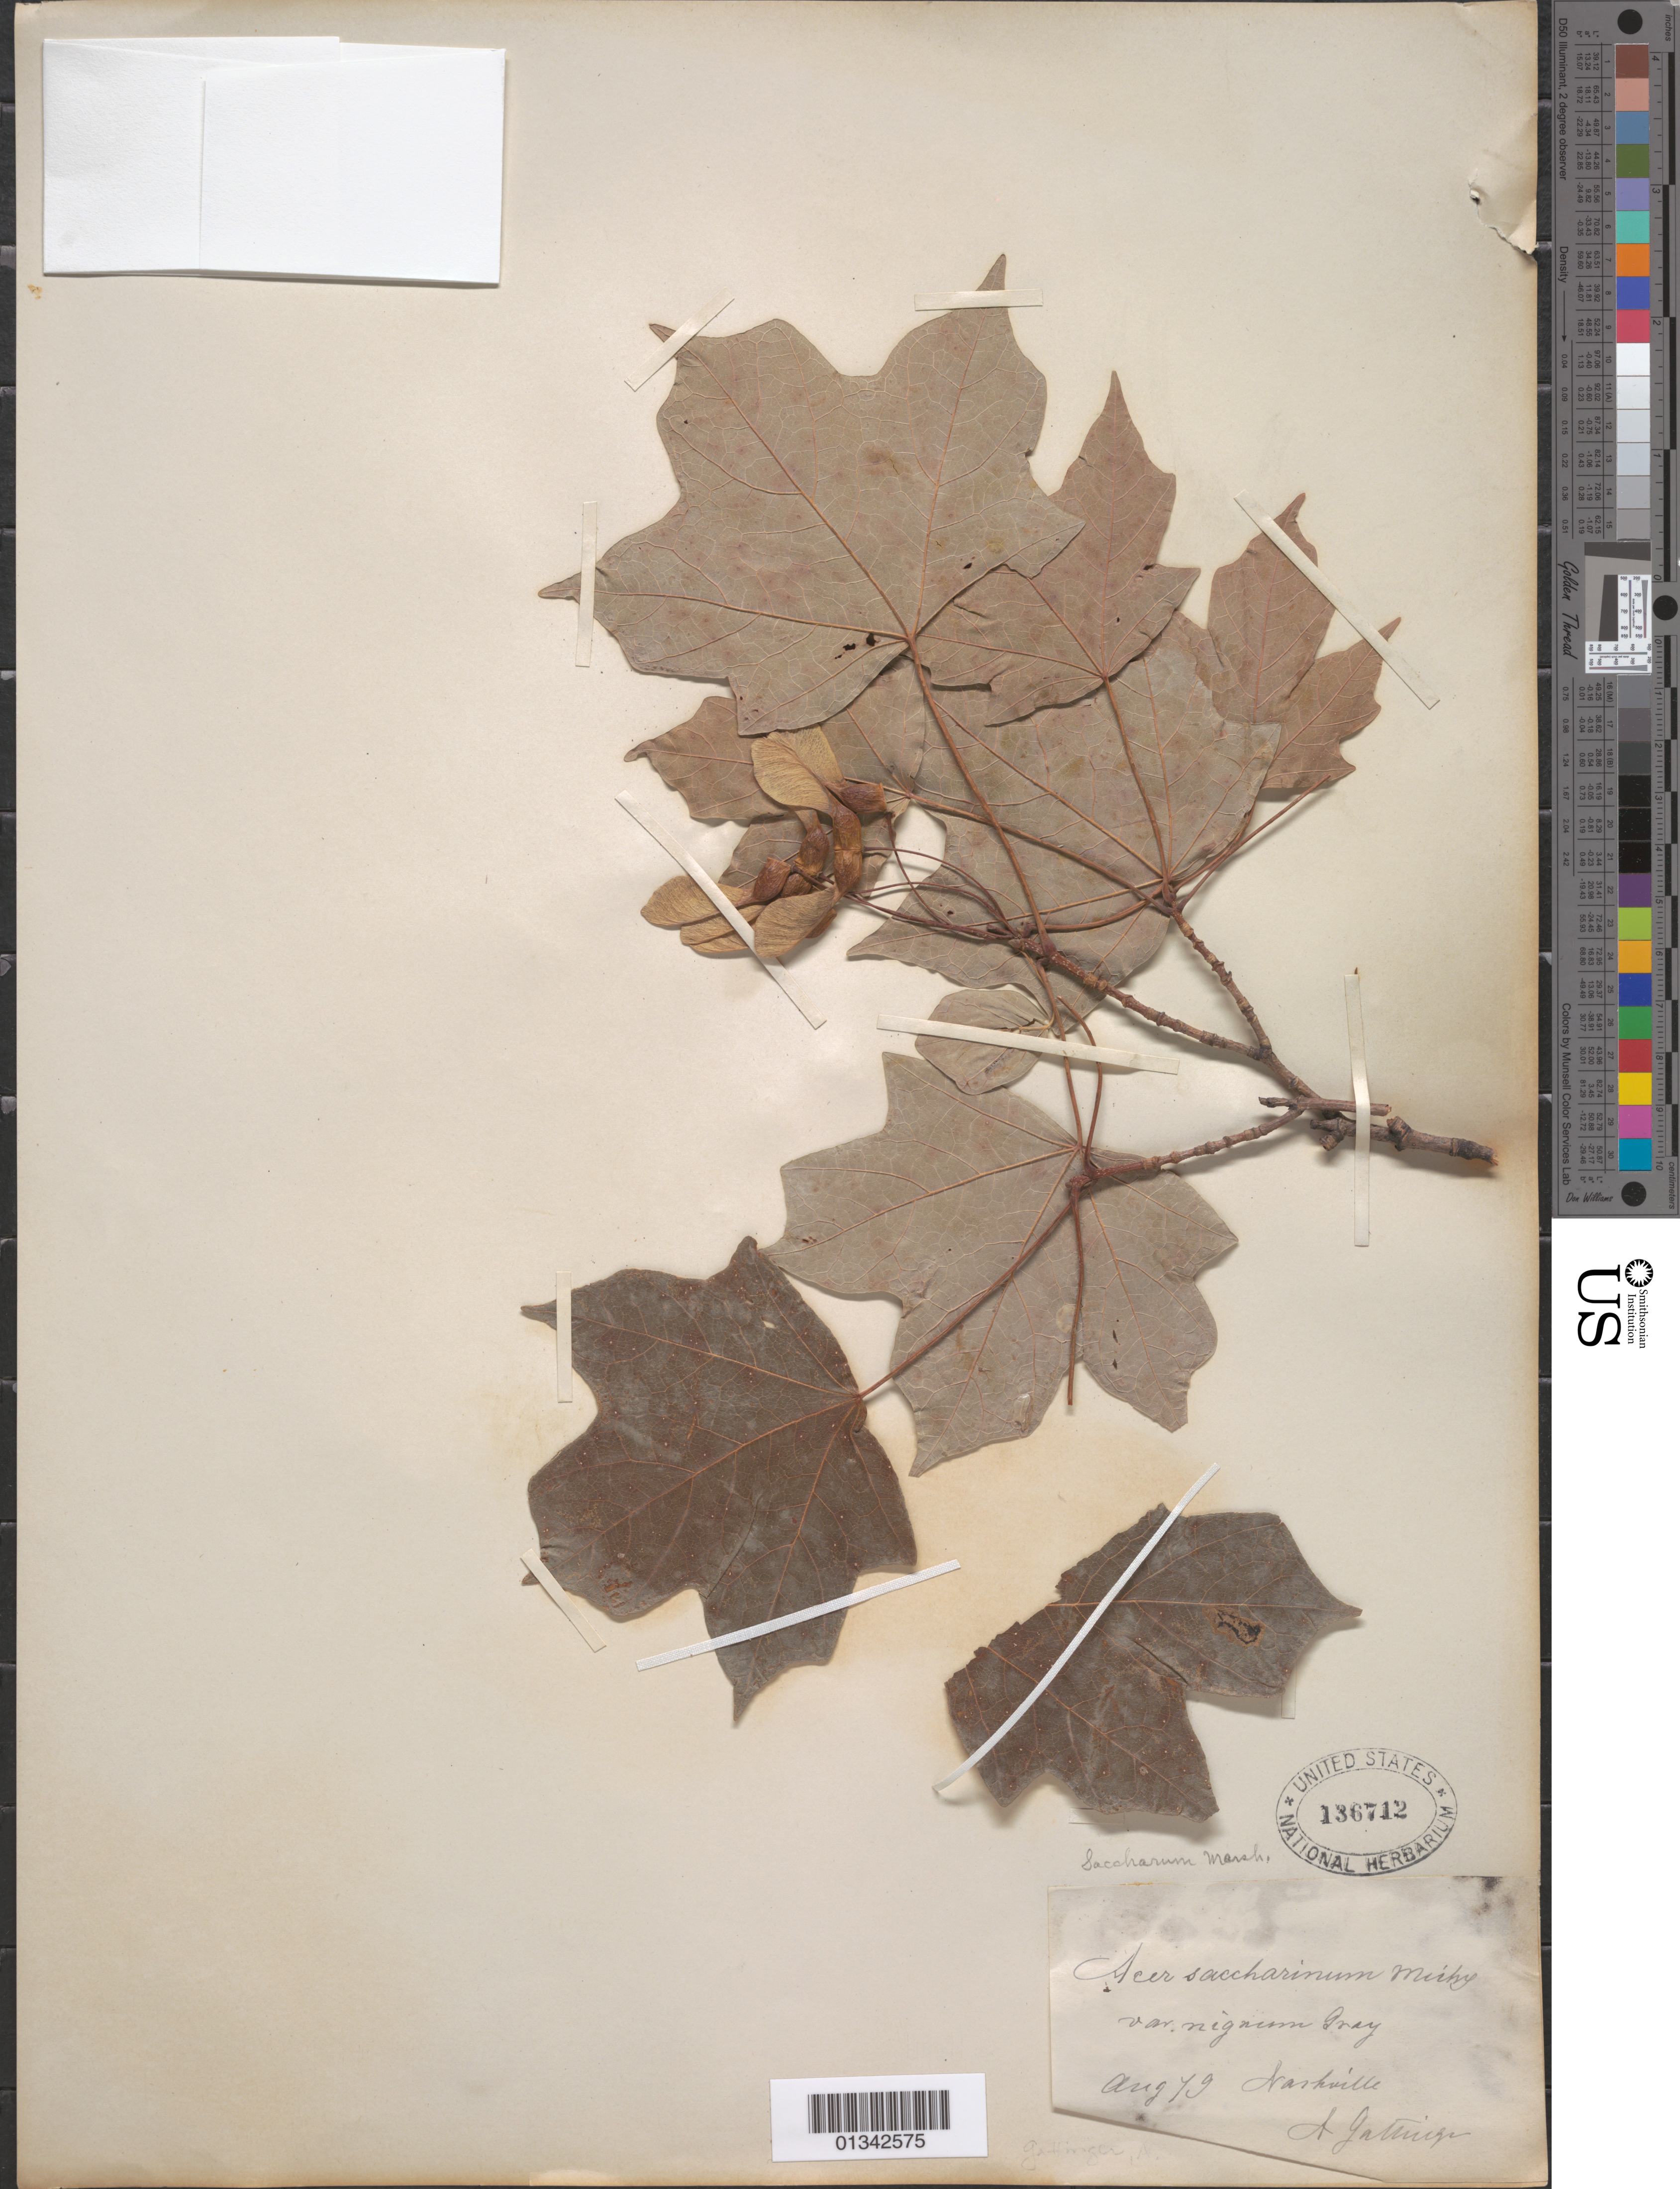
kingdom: Plantae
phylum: Tracheophyta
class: Magnoliopsida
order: Sapindales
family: Sapindaceae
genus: Acer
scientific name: Acer saccharum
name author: Marshall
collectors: A. Gattinger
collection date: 1879-08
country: United States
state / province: Tennessee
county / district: Davidson County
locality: Nashville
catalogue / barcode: US 136712